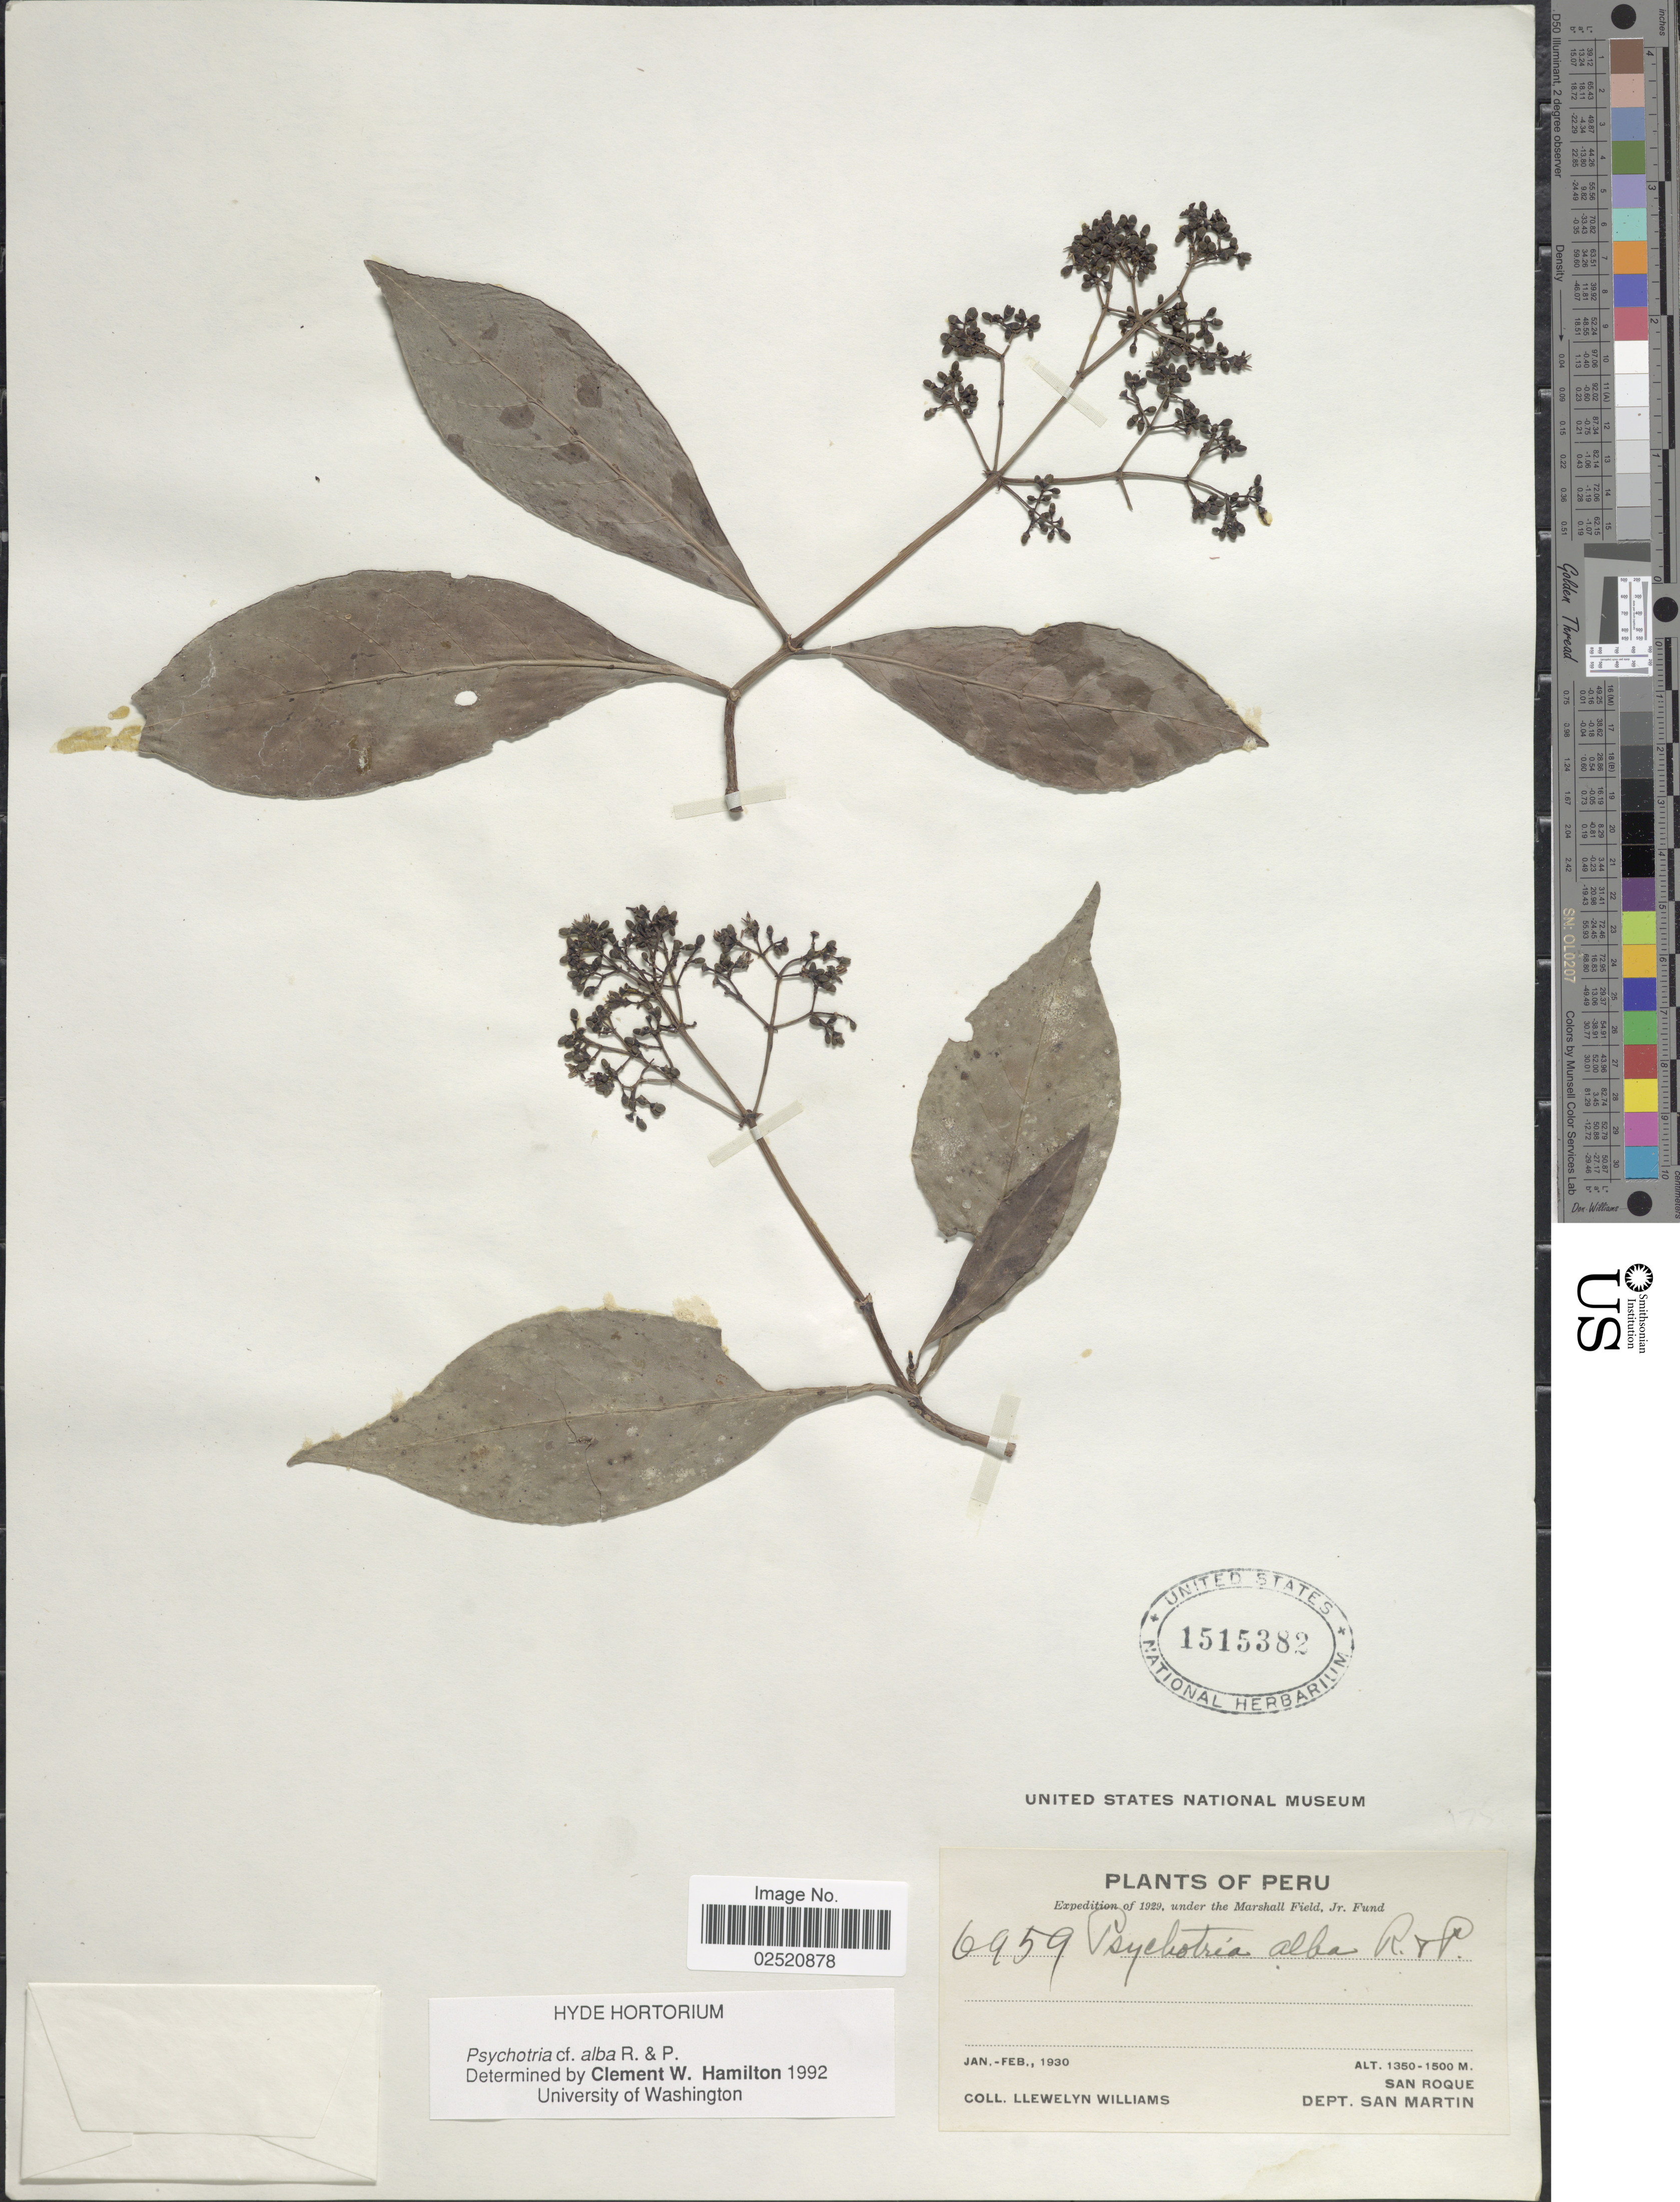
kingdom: Plantae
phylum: Tracheophyta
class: Magnoliopsida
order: Gentianales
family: Rubiaceae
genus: Psychotria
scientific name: Psychotria alba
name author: Ruiz & Pav.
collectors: Ll. Williams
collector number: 6959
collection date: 1930-01/1930-02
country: Peru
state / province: San Martín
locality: San Roque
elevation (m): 1350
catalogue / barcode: US 1515382